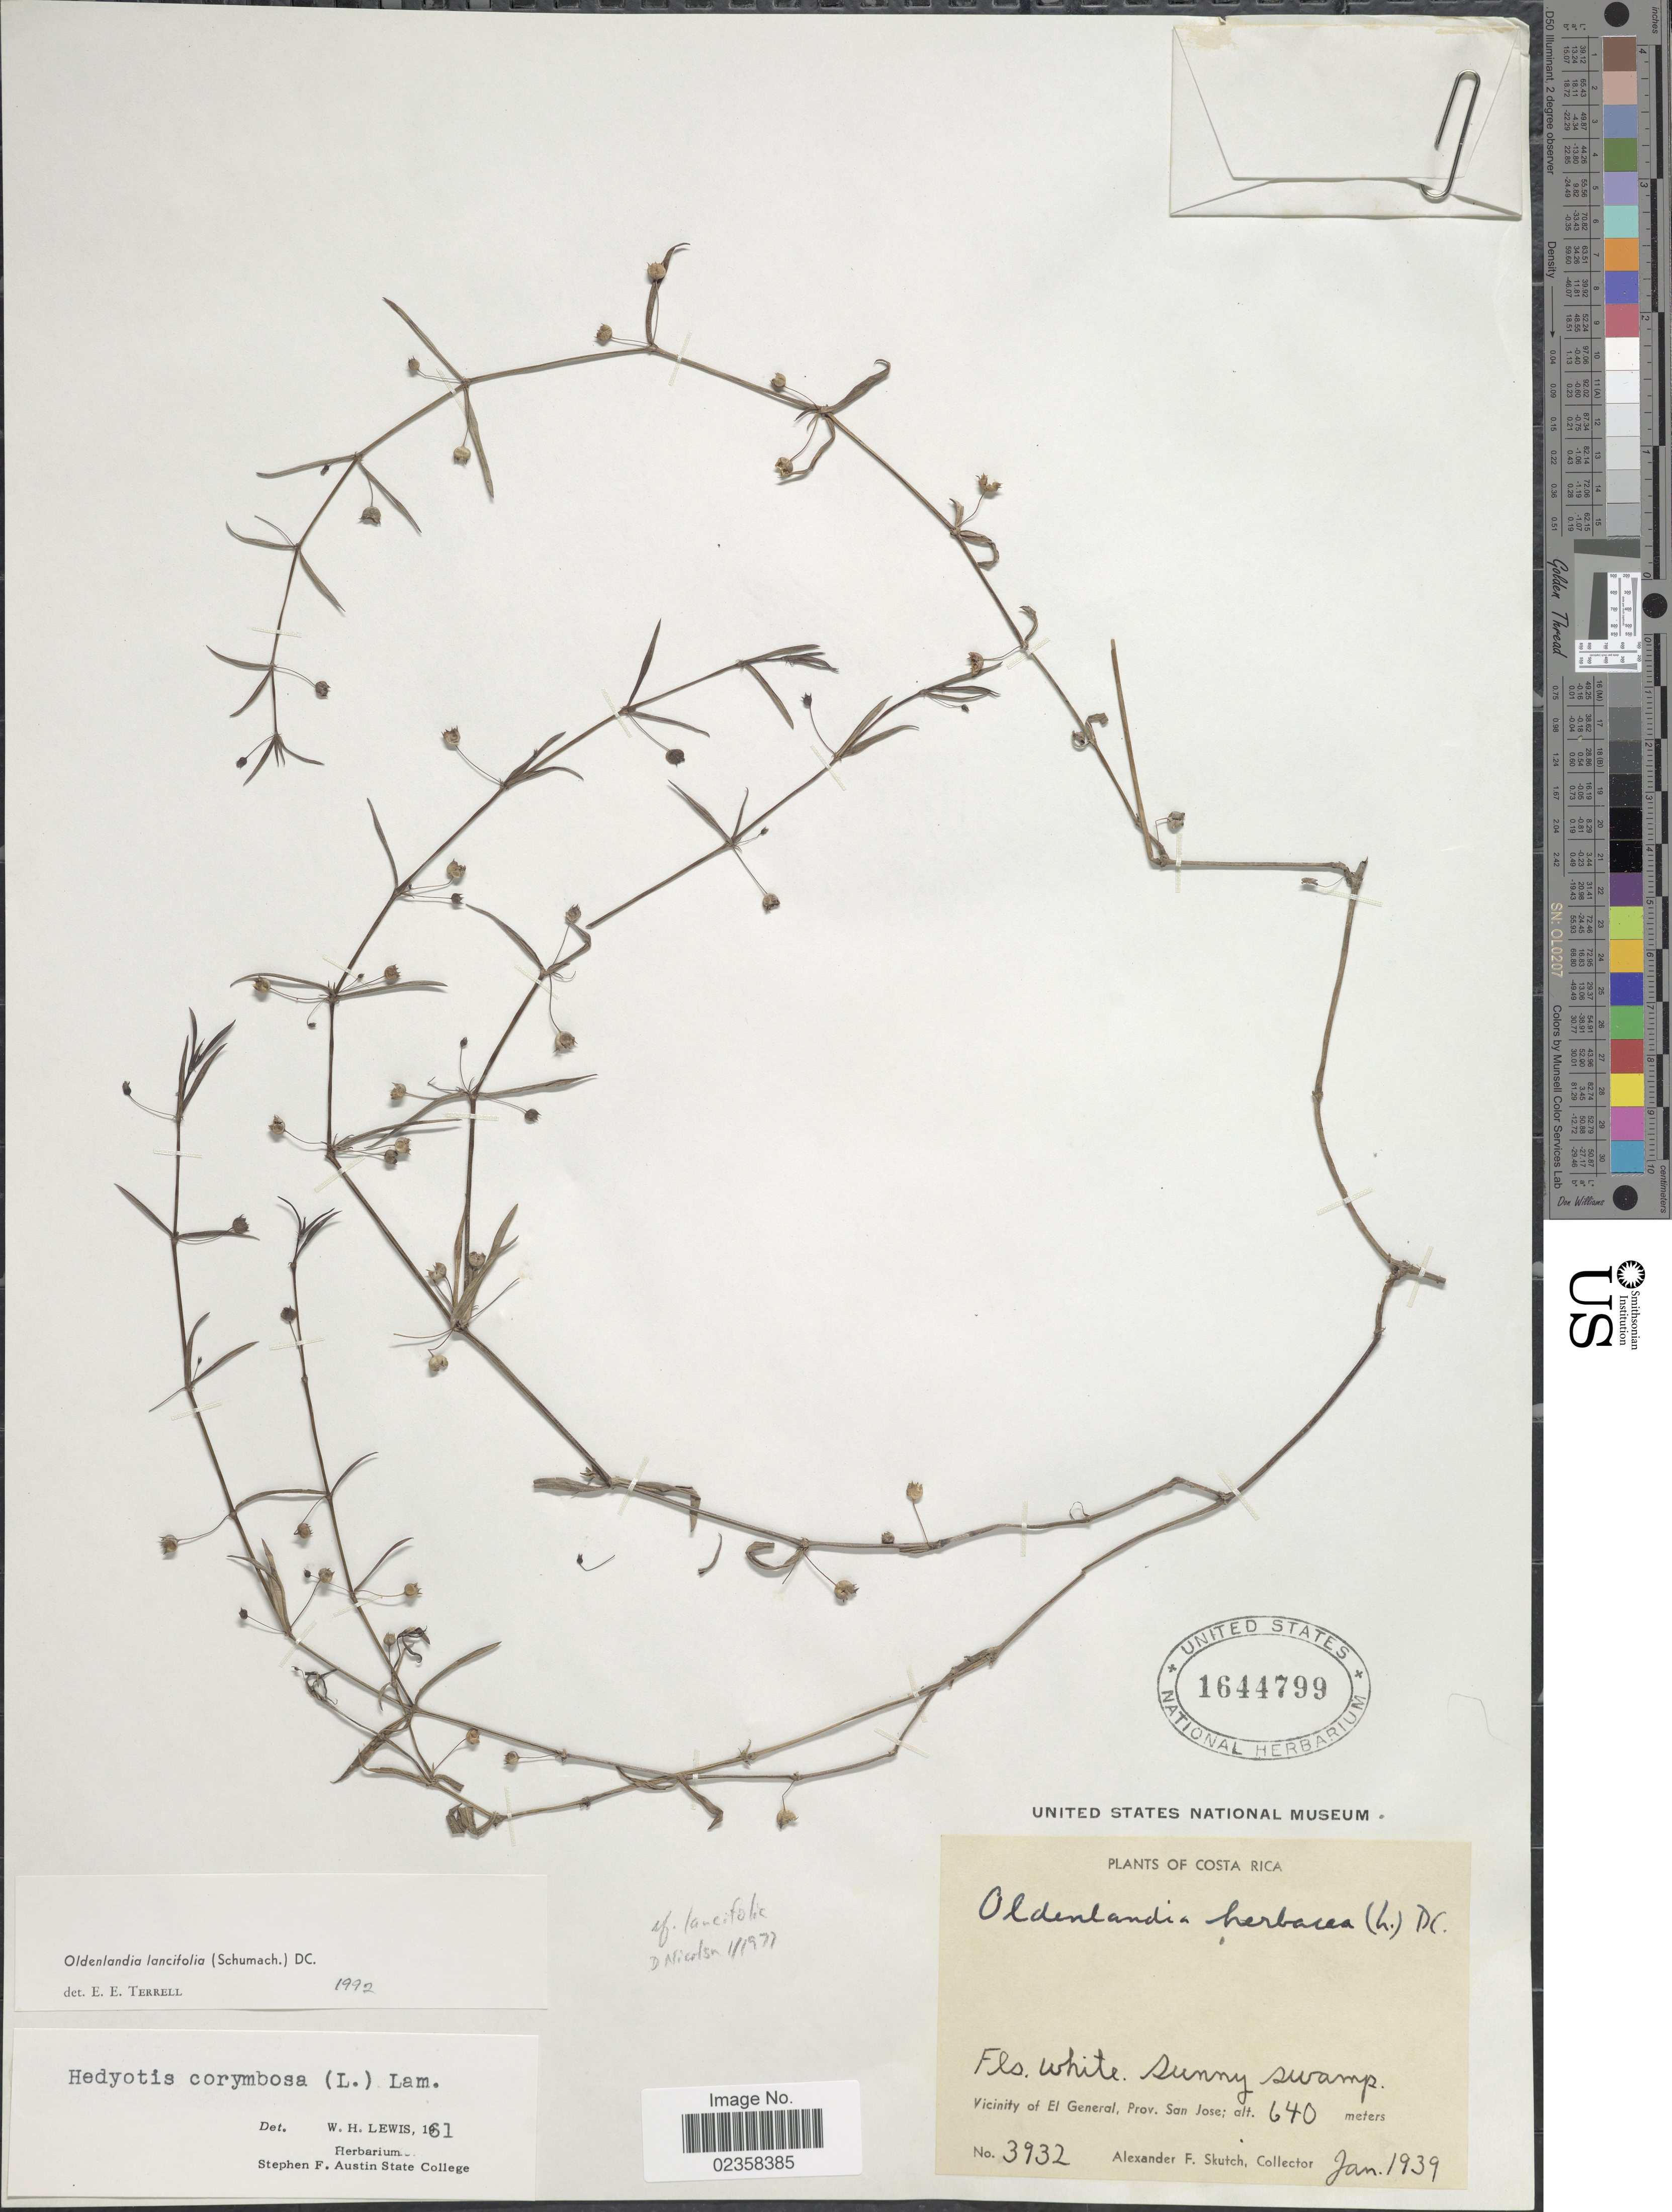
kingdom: Plantae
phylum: Tracheophyta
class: Magnoliopsida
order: Gentianales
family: Rubiaceae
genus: Oldenlandia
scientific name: Oldenlandia lancifolia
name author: (Schumach.) DC.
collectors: A. F. Skutch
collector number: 3932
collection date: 1939-01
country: Costa Rica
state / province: San José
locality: Vicinity of El General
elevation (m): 640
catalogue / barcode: US 1644799